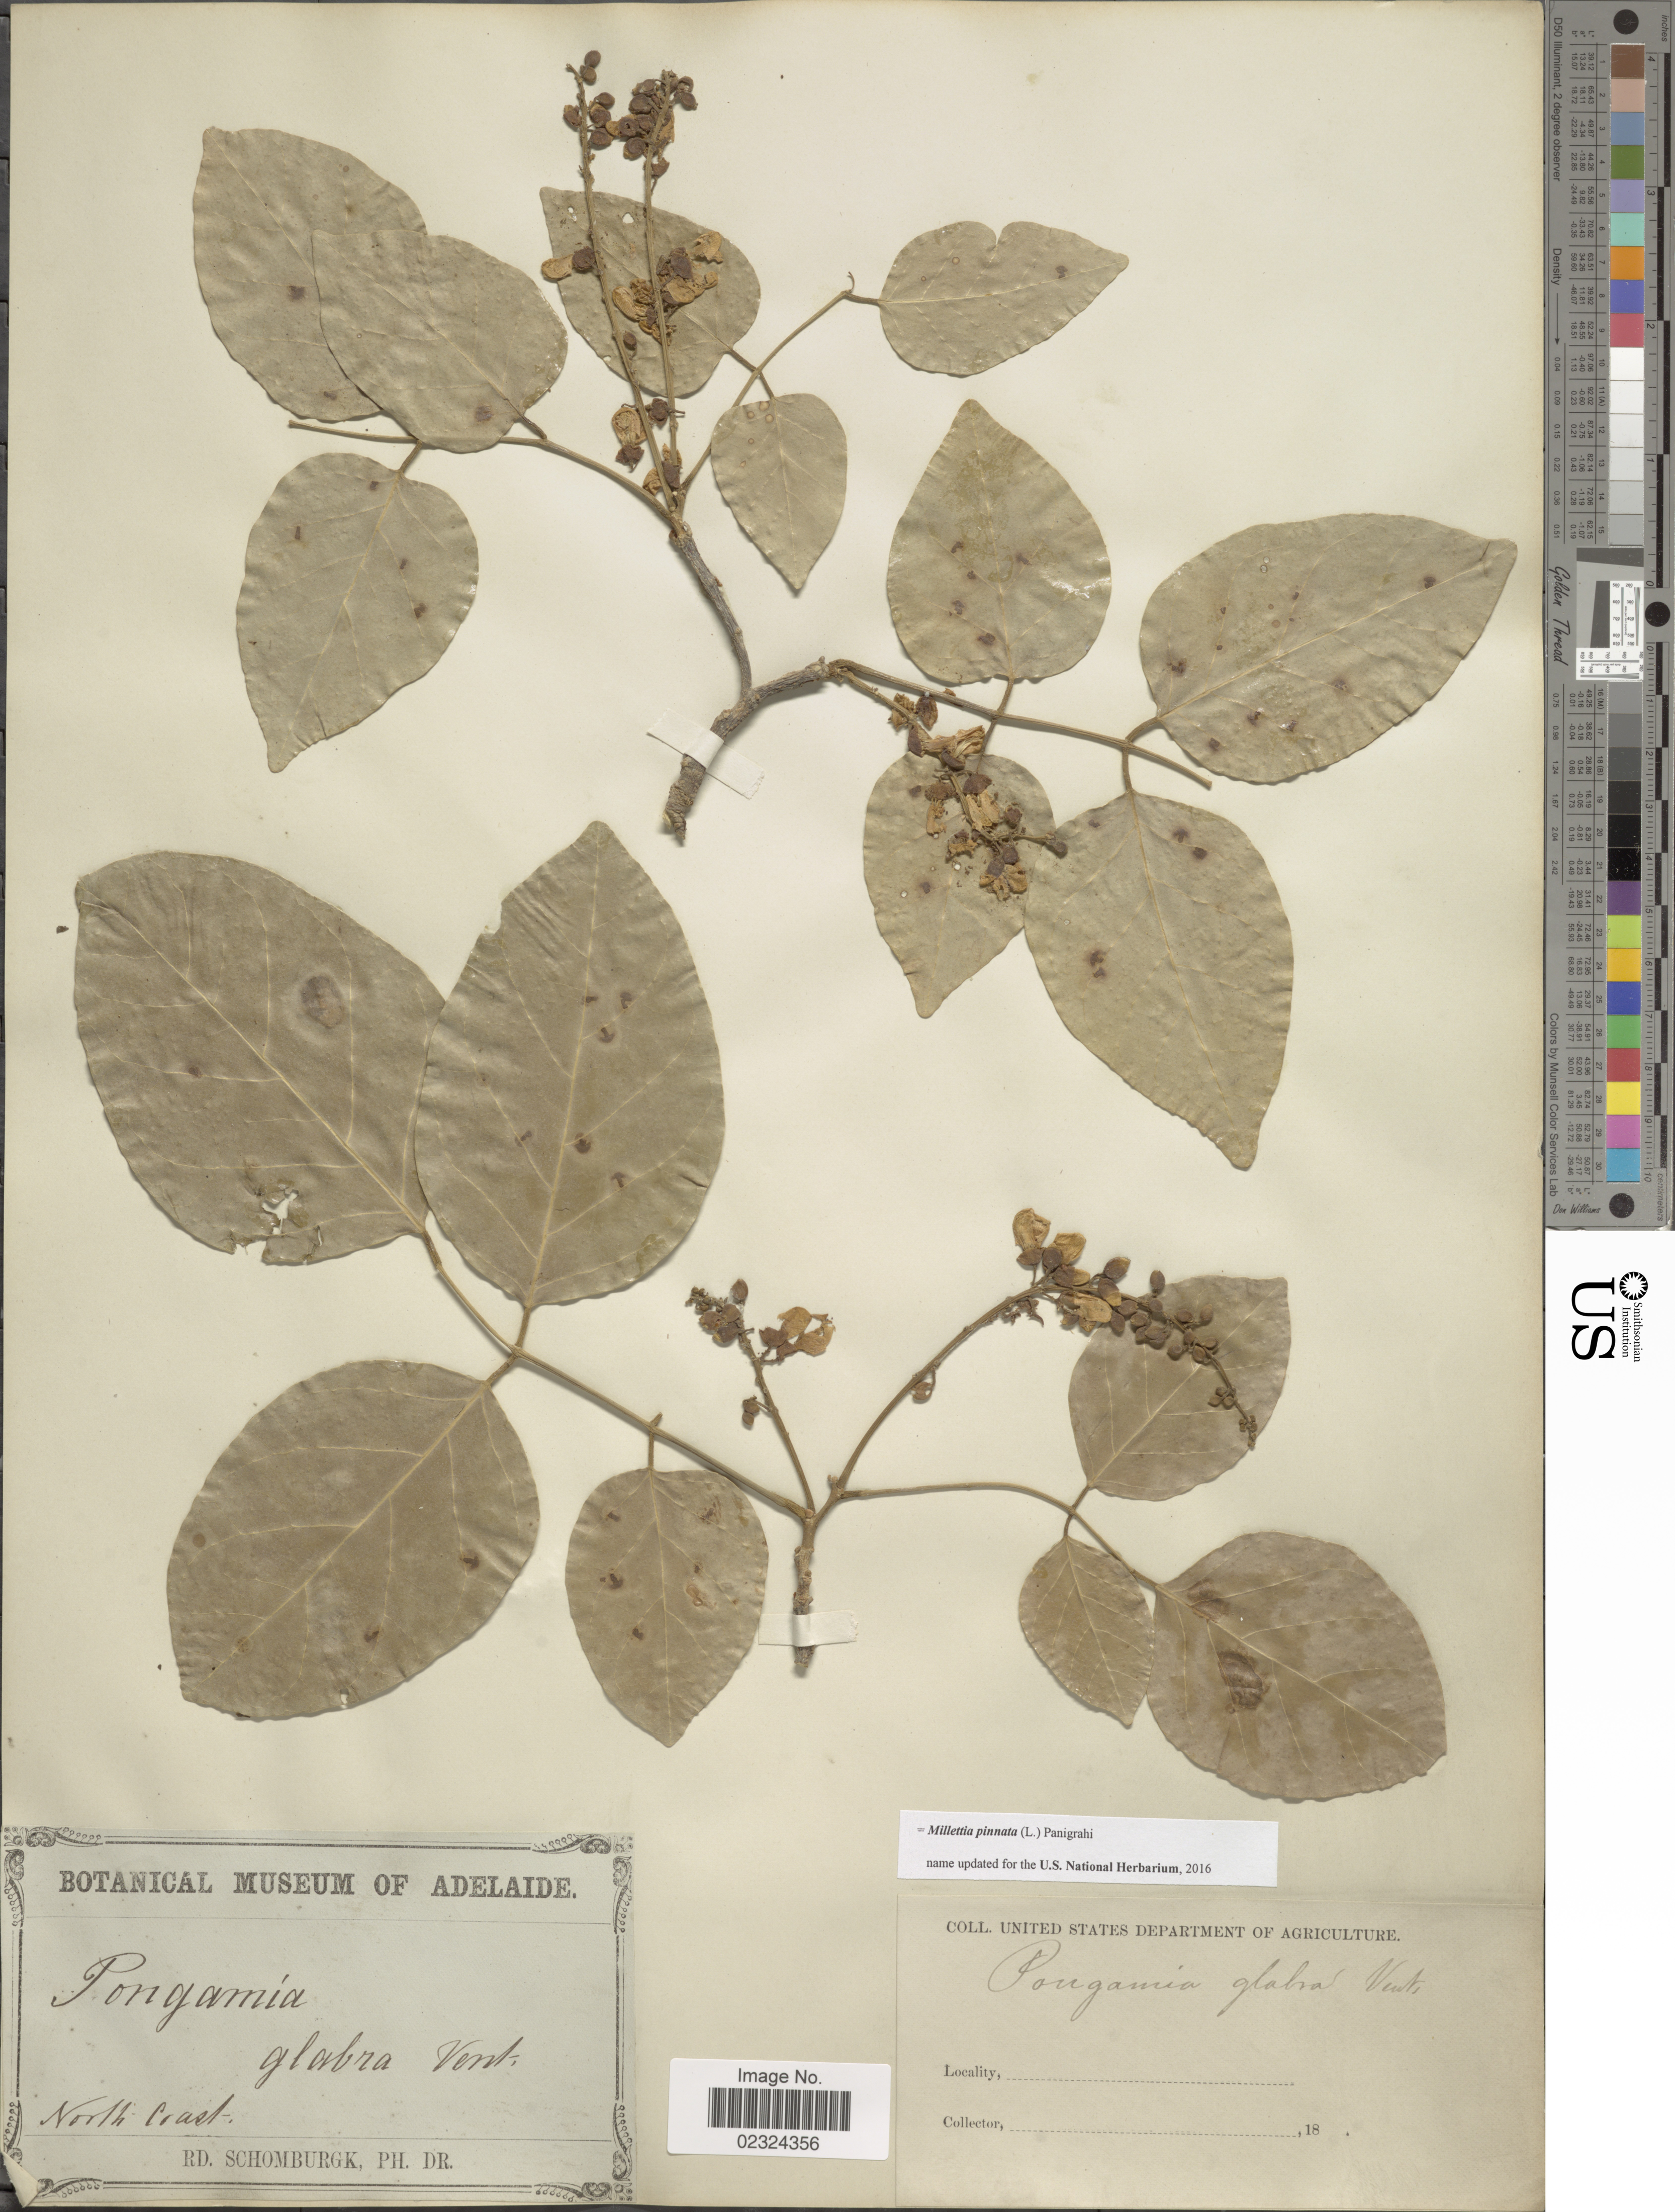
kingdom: Plantae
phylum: Tracheophyta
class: Magnoliopsida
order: Fabales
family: Fabaceae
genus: Millettia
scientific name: Millettia sp.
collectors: -- Schomburgk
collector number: s.n,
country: Australia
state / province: New South Wales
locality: North Coast